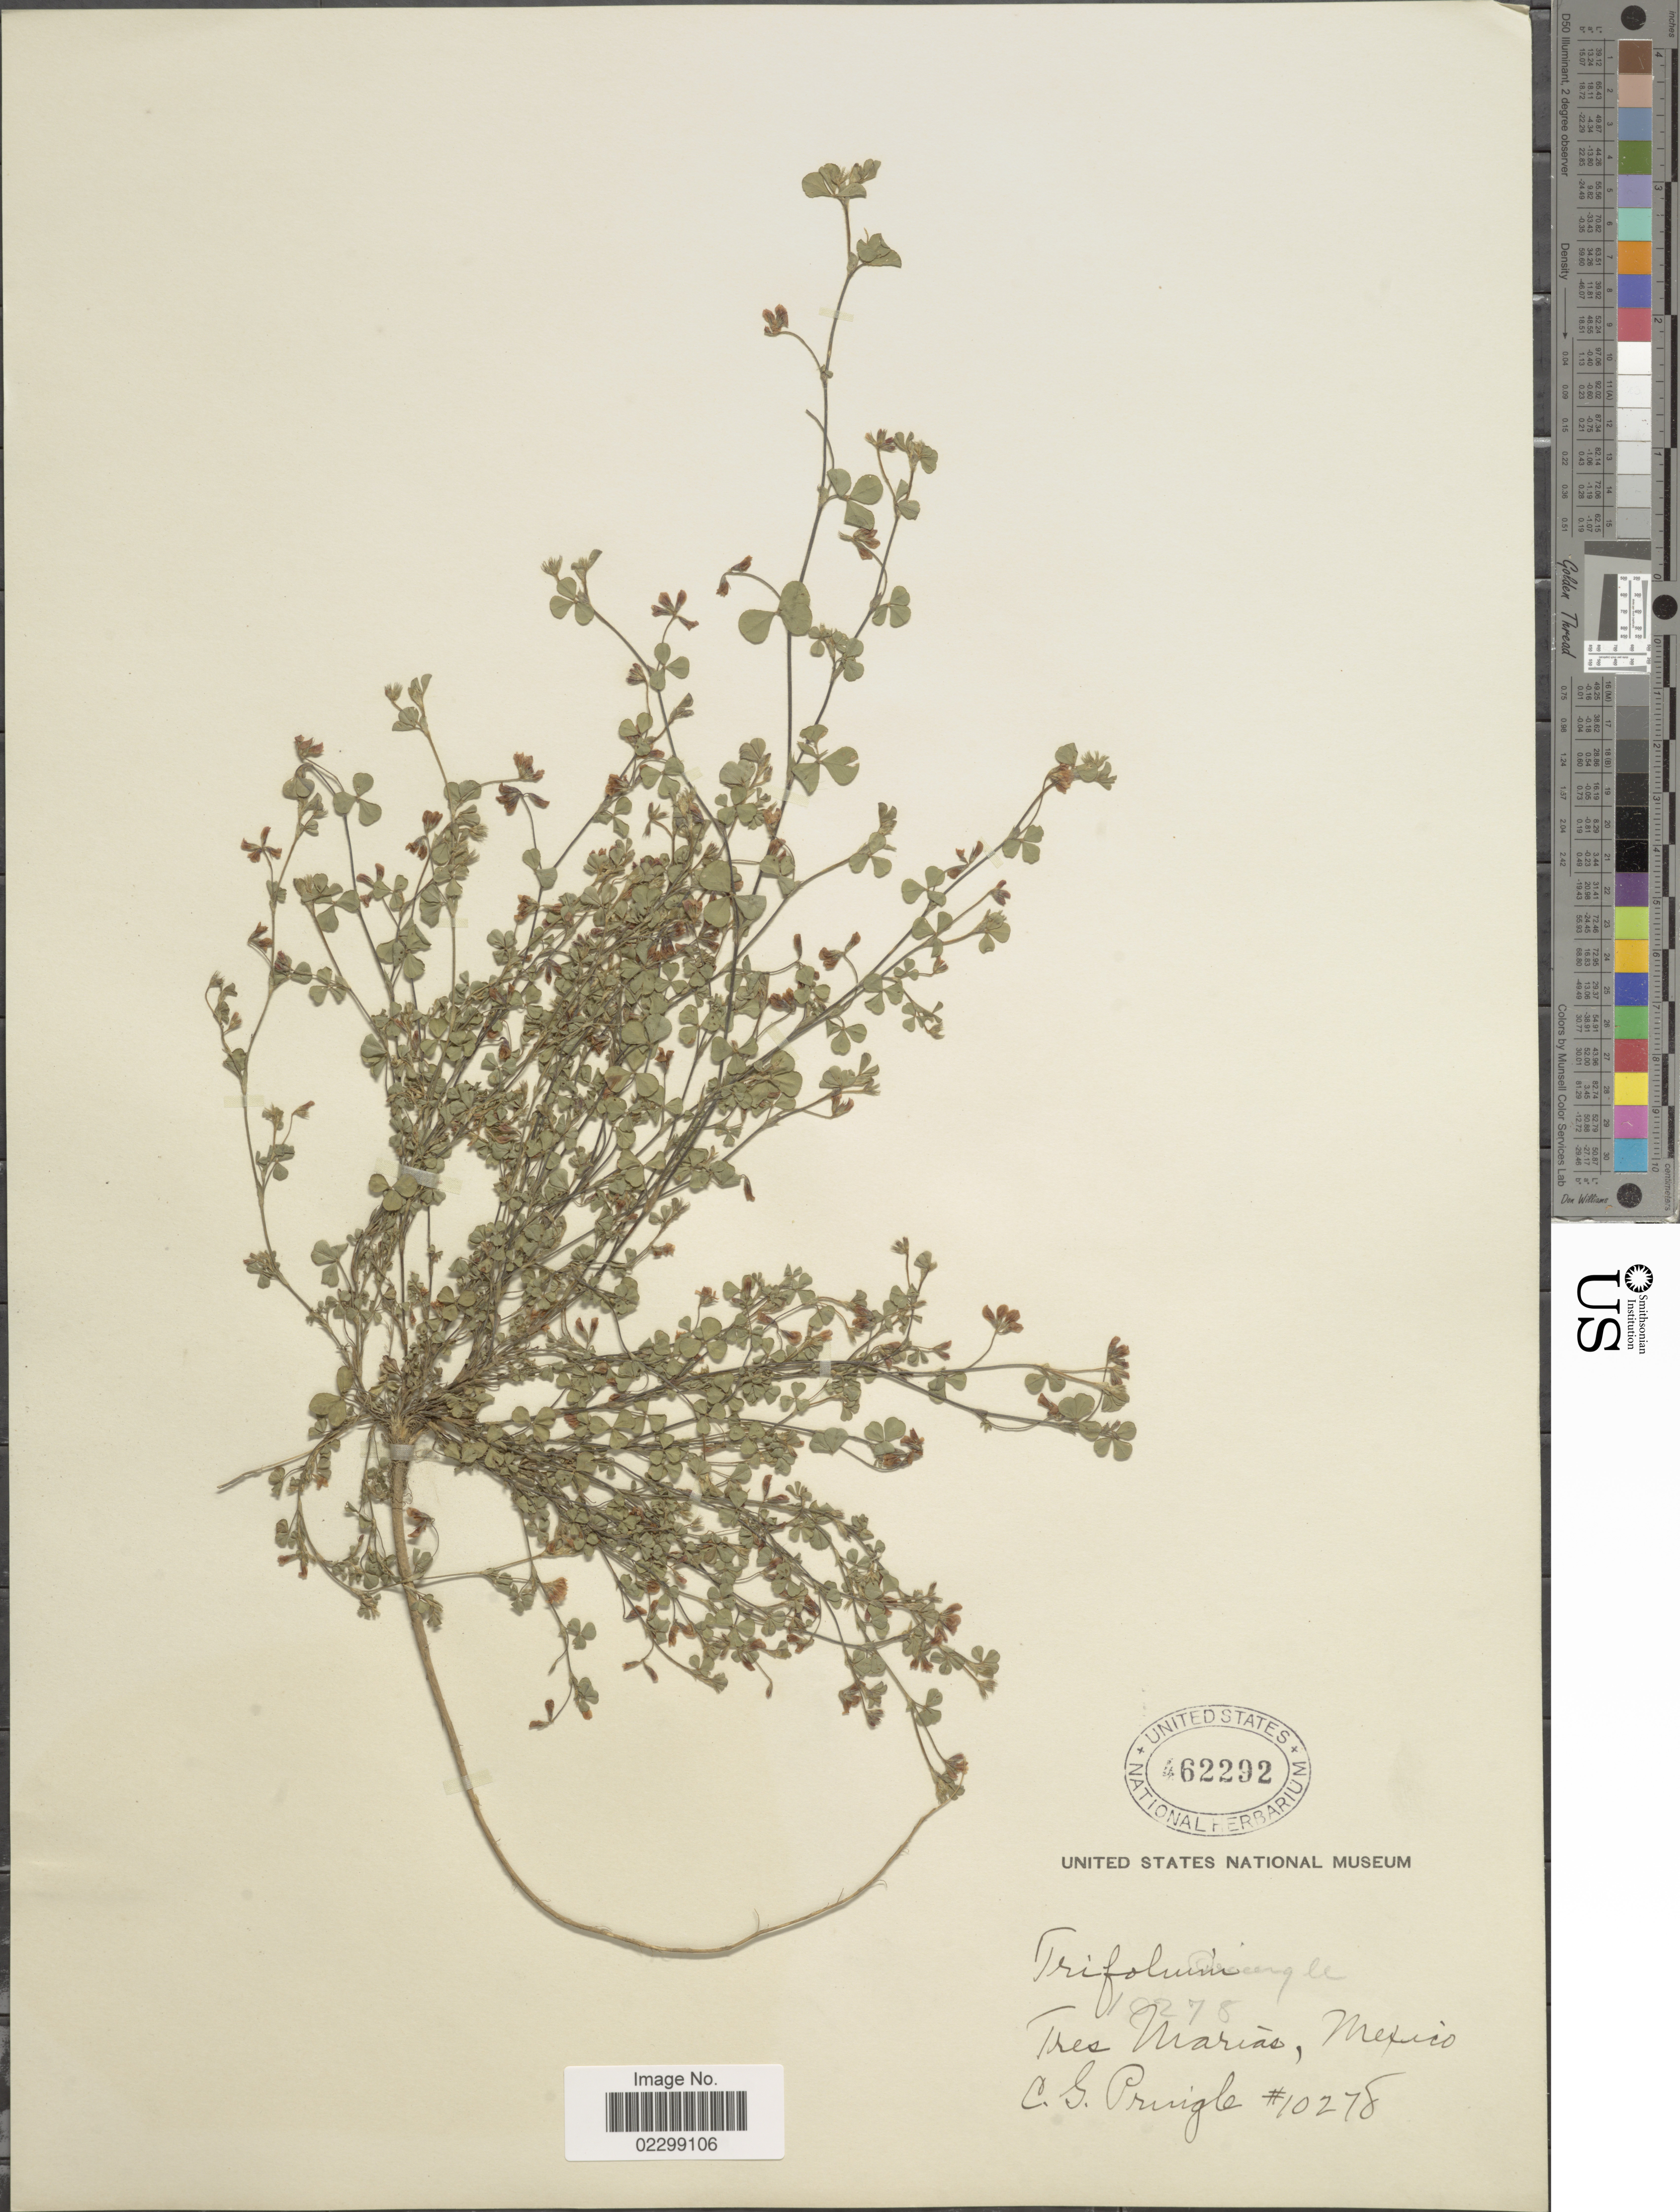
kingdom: Plantae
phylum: Tracheophyta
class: Magnoliopsida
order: Fabales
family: Fabaceae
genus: Trifolium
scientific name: Trifolium sp.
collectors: C. G. Pringle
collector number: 10278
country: Mexico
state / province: Nayarit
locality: Tres Marias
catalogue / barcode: US 462292